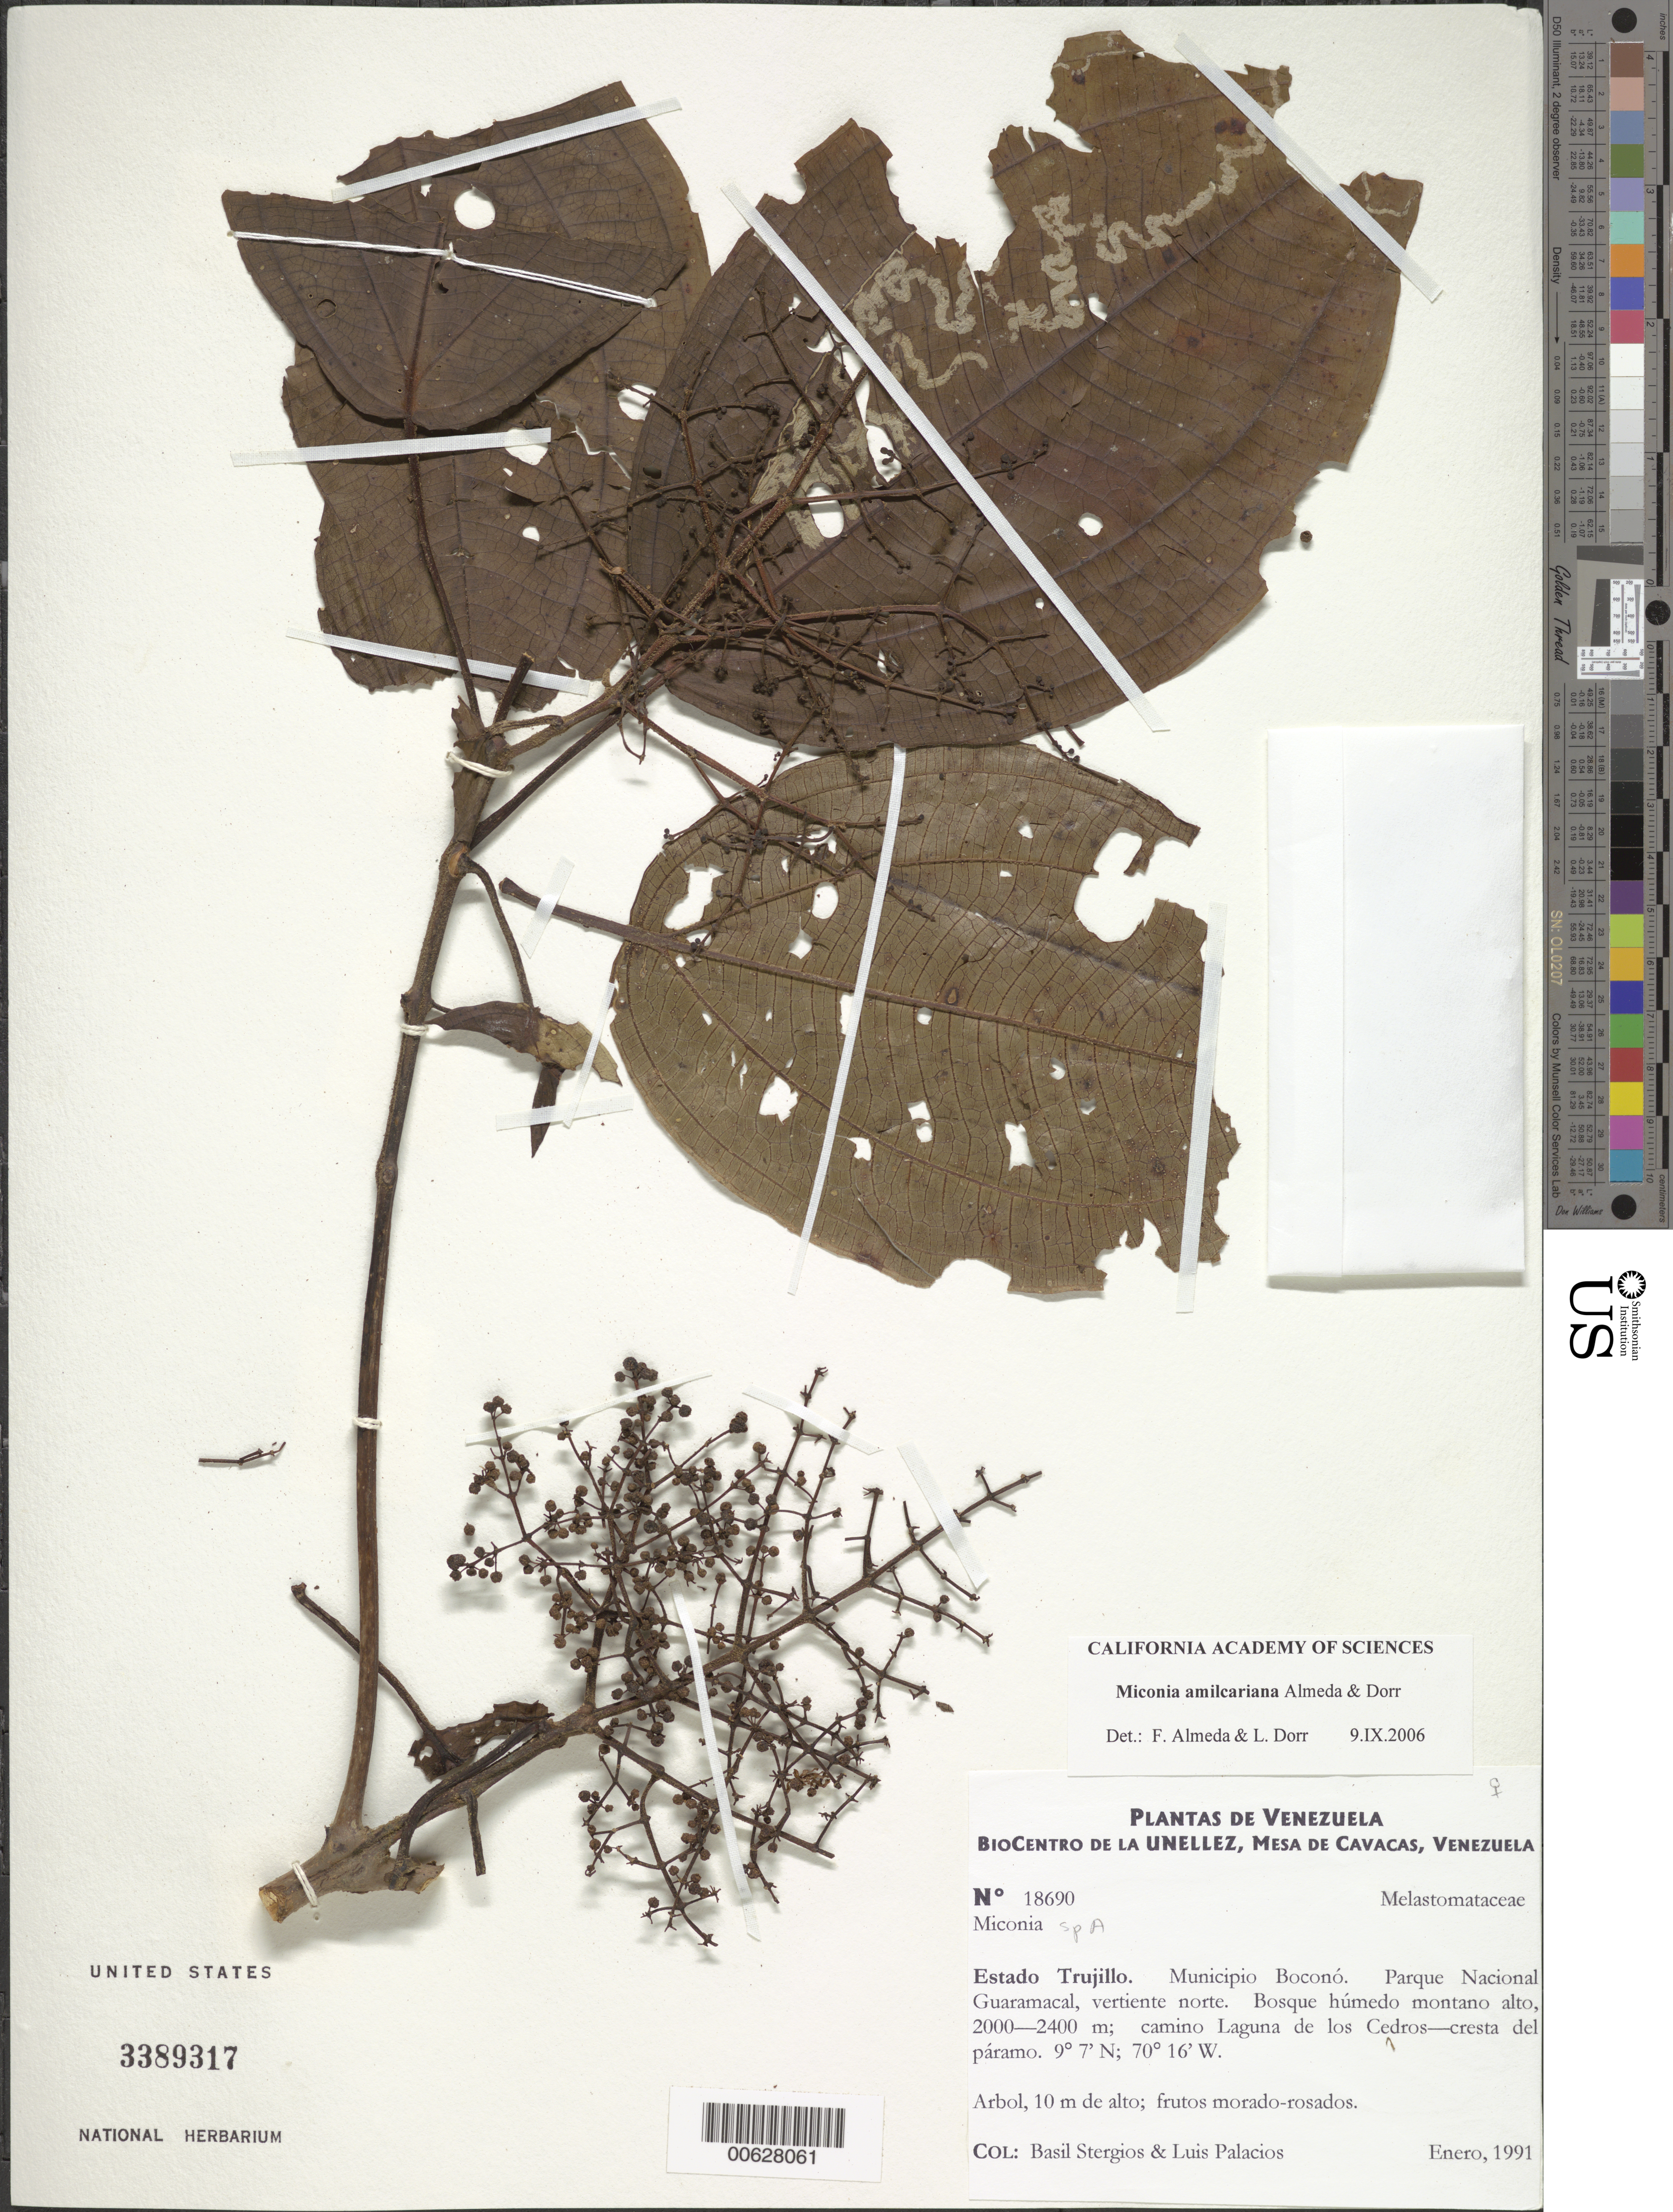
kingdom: Plantae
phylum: Tracheophyta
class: Magnoliopsida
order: Myrtales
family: Melastomataceae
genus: Miconia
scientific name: Miconia sp. a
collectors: B. G. Stergios & L. Palacios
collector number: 18690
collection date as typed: Jan 1991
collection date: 1991-01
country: Venezuela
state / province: Trujillo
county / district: Boconó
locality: Parque Nacional Guaramacal, vertiente N, camino laguna de los Cedros-cresta del páramo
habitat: Bosque húmedo montano alto.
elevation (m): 2000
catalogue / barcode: US 3389317